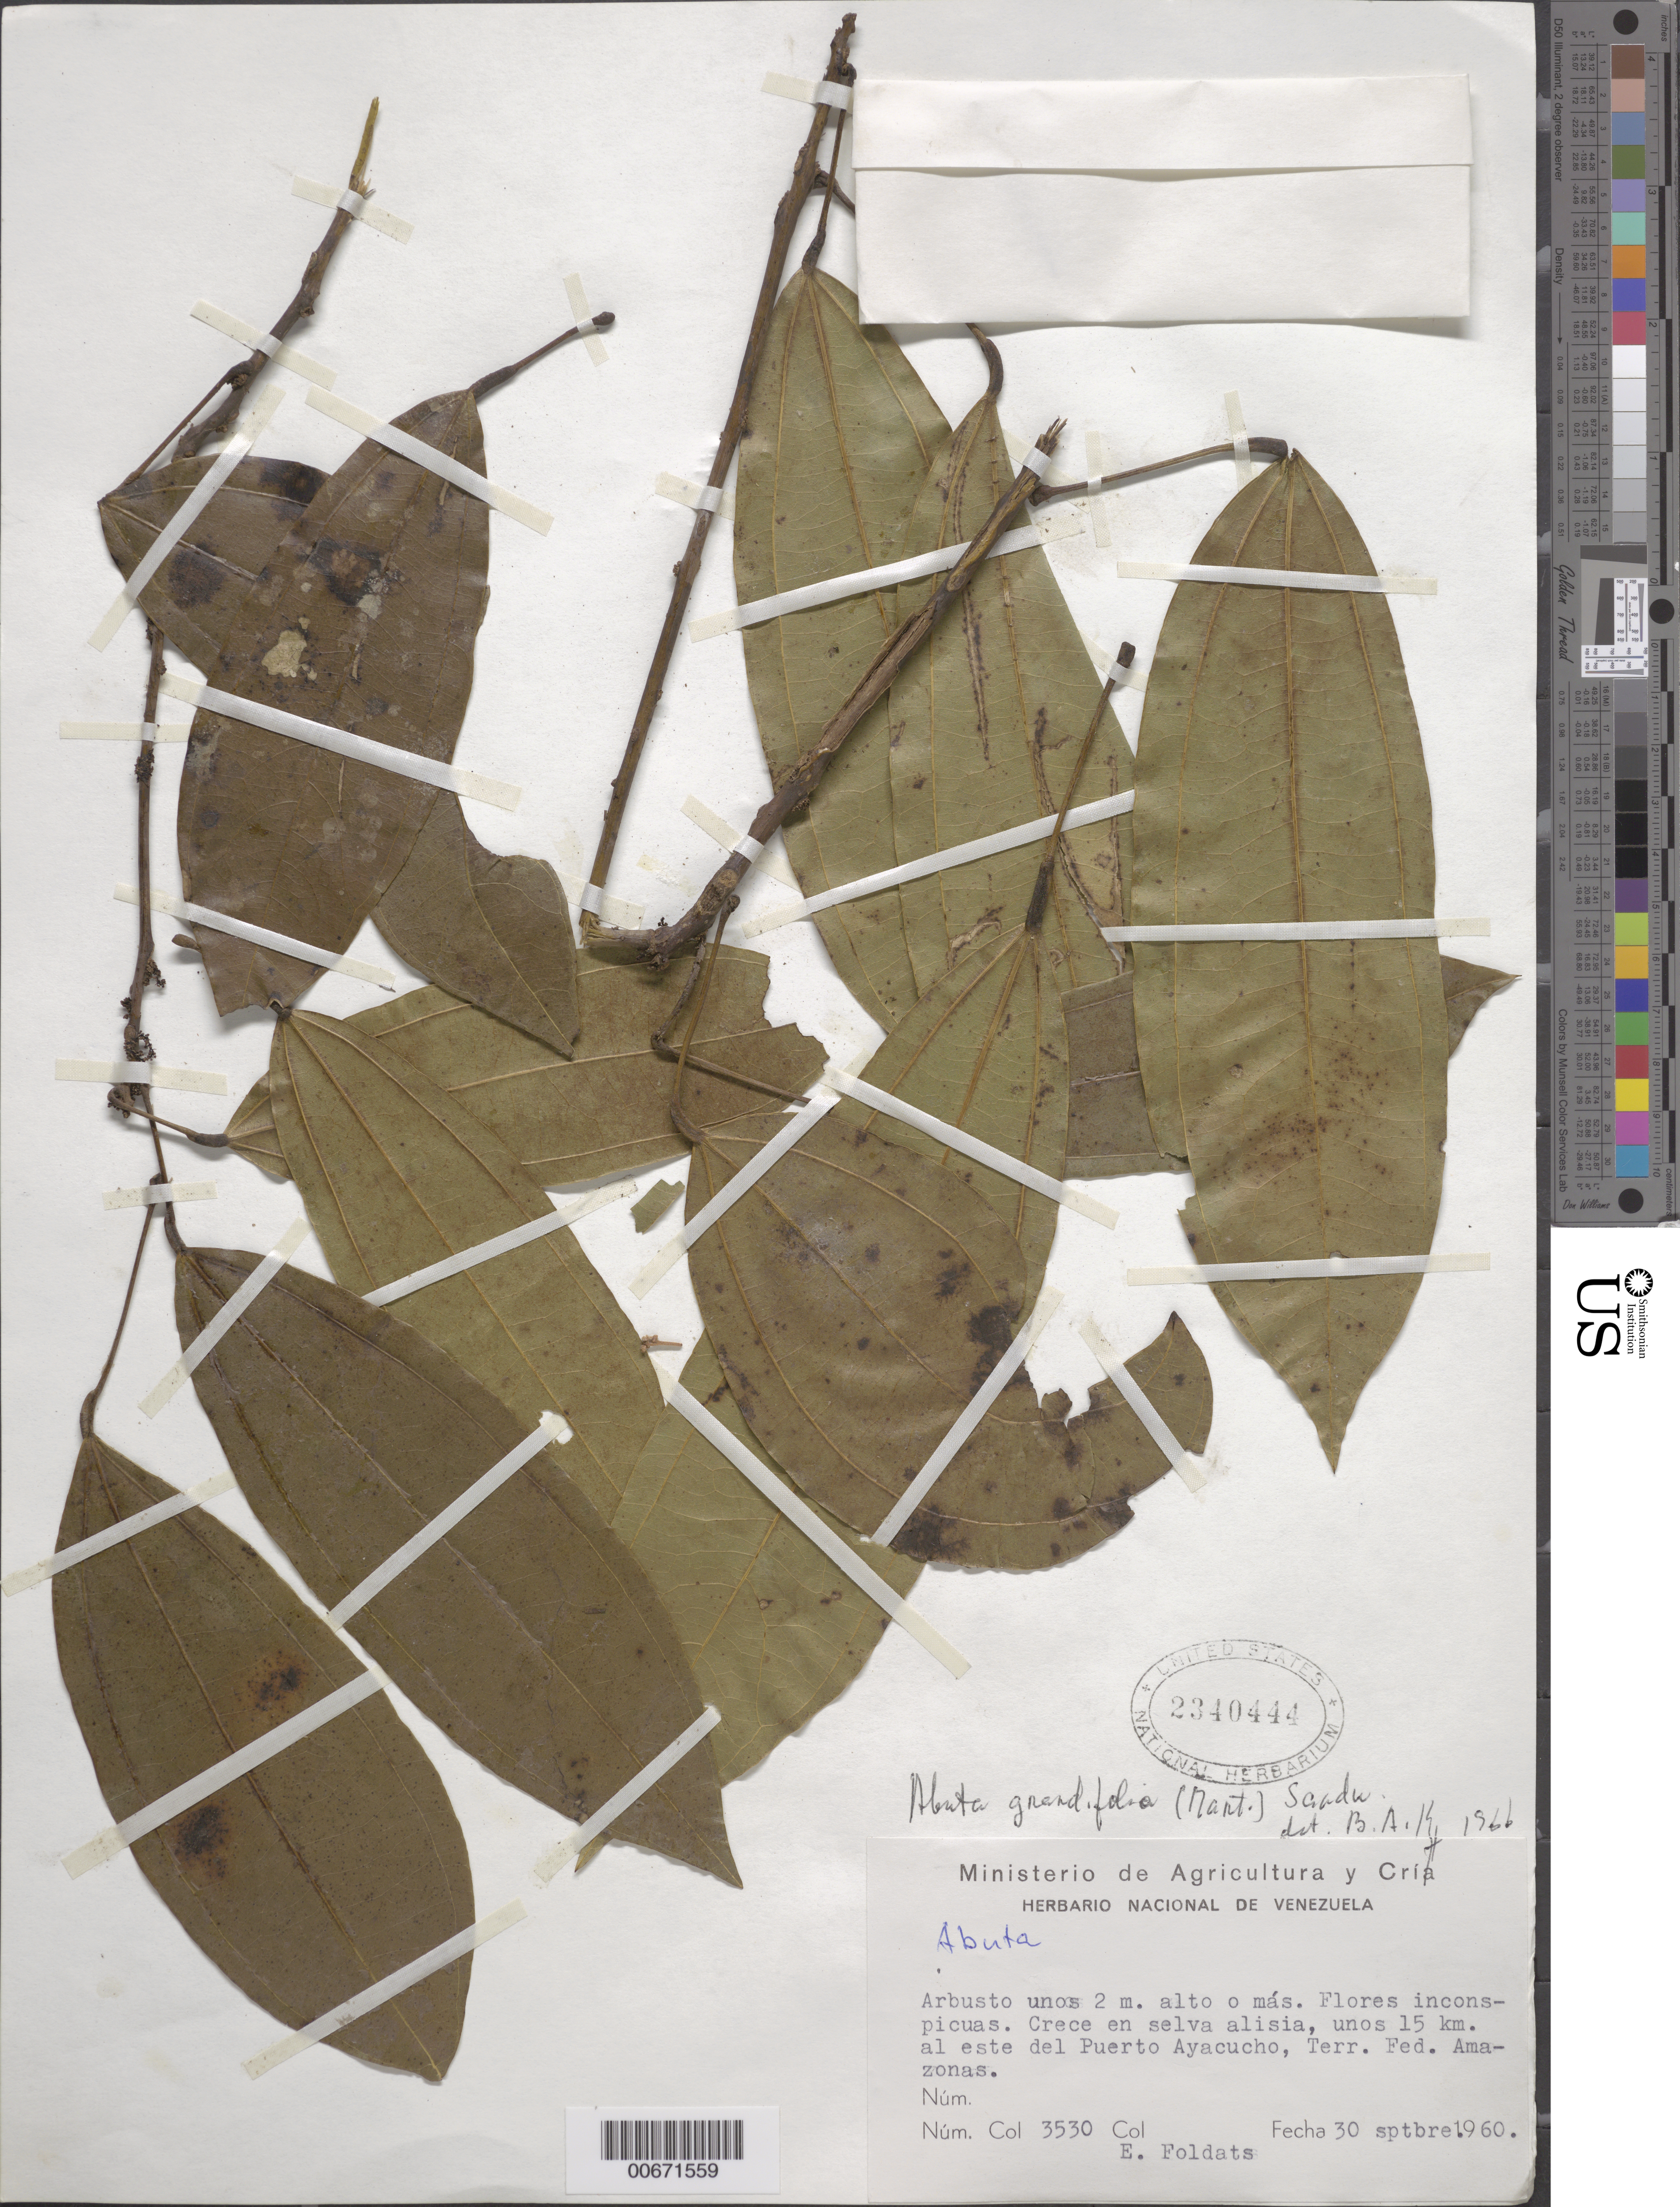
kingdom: Plantae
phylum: Tracheophyta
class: Magnoliopsida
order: Ranunculales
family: Menispermaceae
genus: Abuta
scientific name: Abuta grandifolia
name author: (Mart.) Sandwith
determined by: Krukoff, B. A.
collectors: E. Foldats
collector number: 3530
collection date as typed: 30-Sep-60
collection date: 1960-09-30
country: Venezuela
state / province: Amazonas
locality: Puerto Ayacucho, 15 km E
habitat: Crece en selva alisia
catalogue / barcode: US 2340444